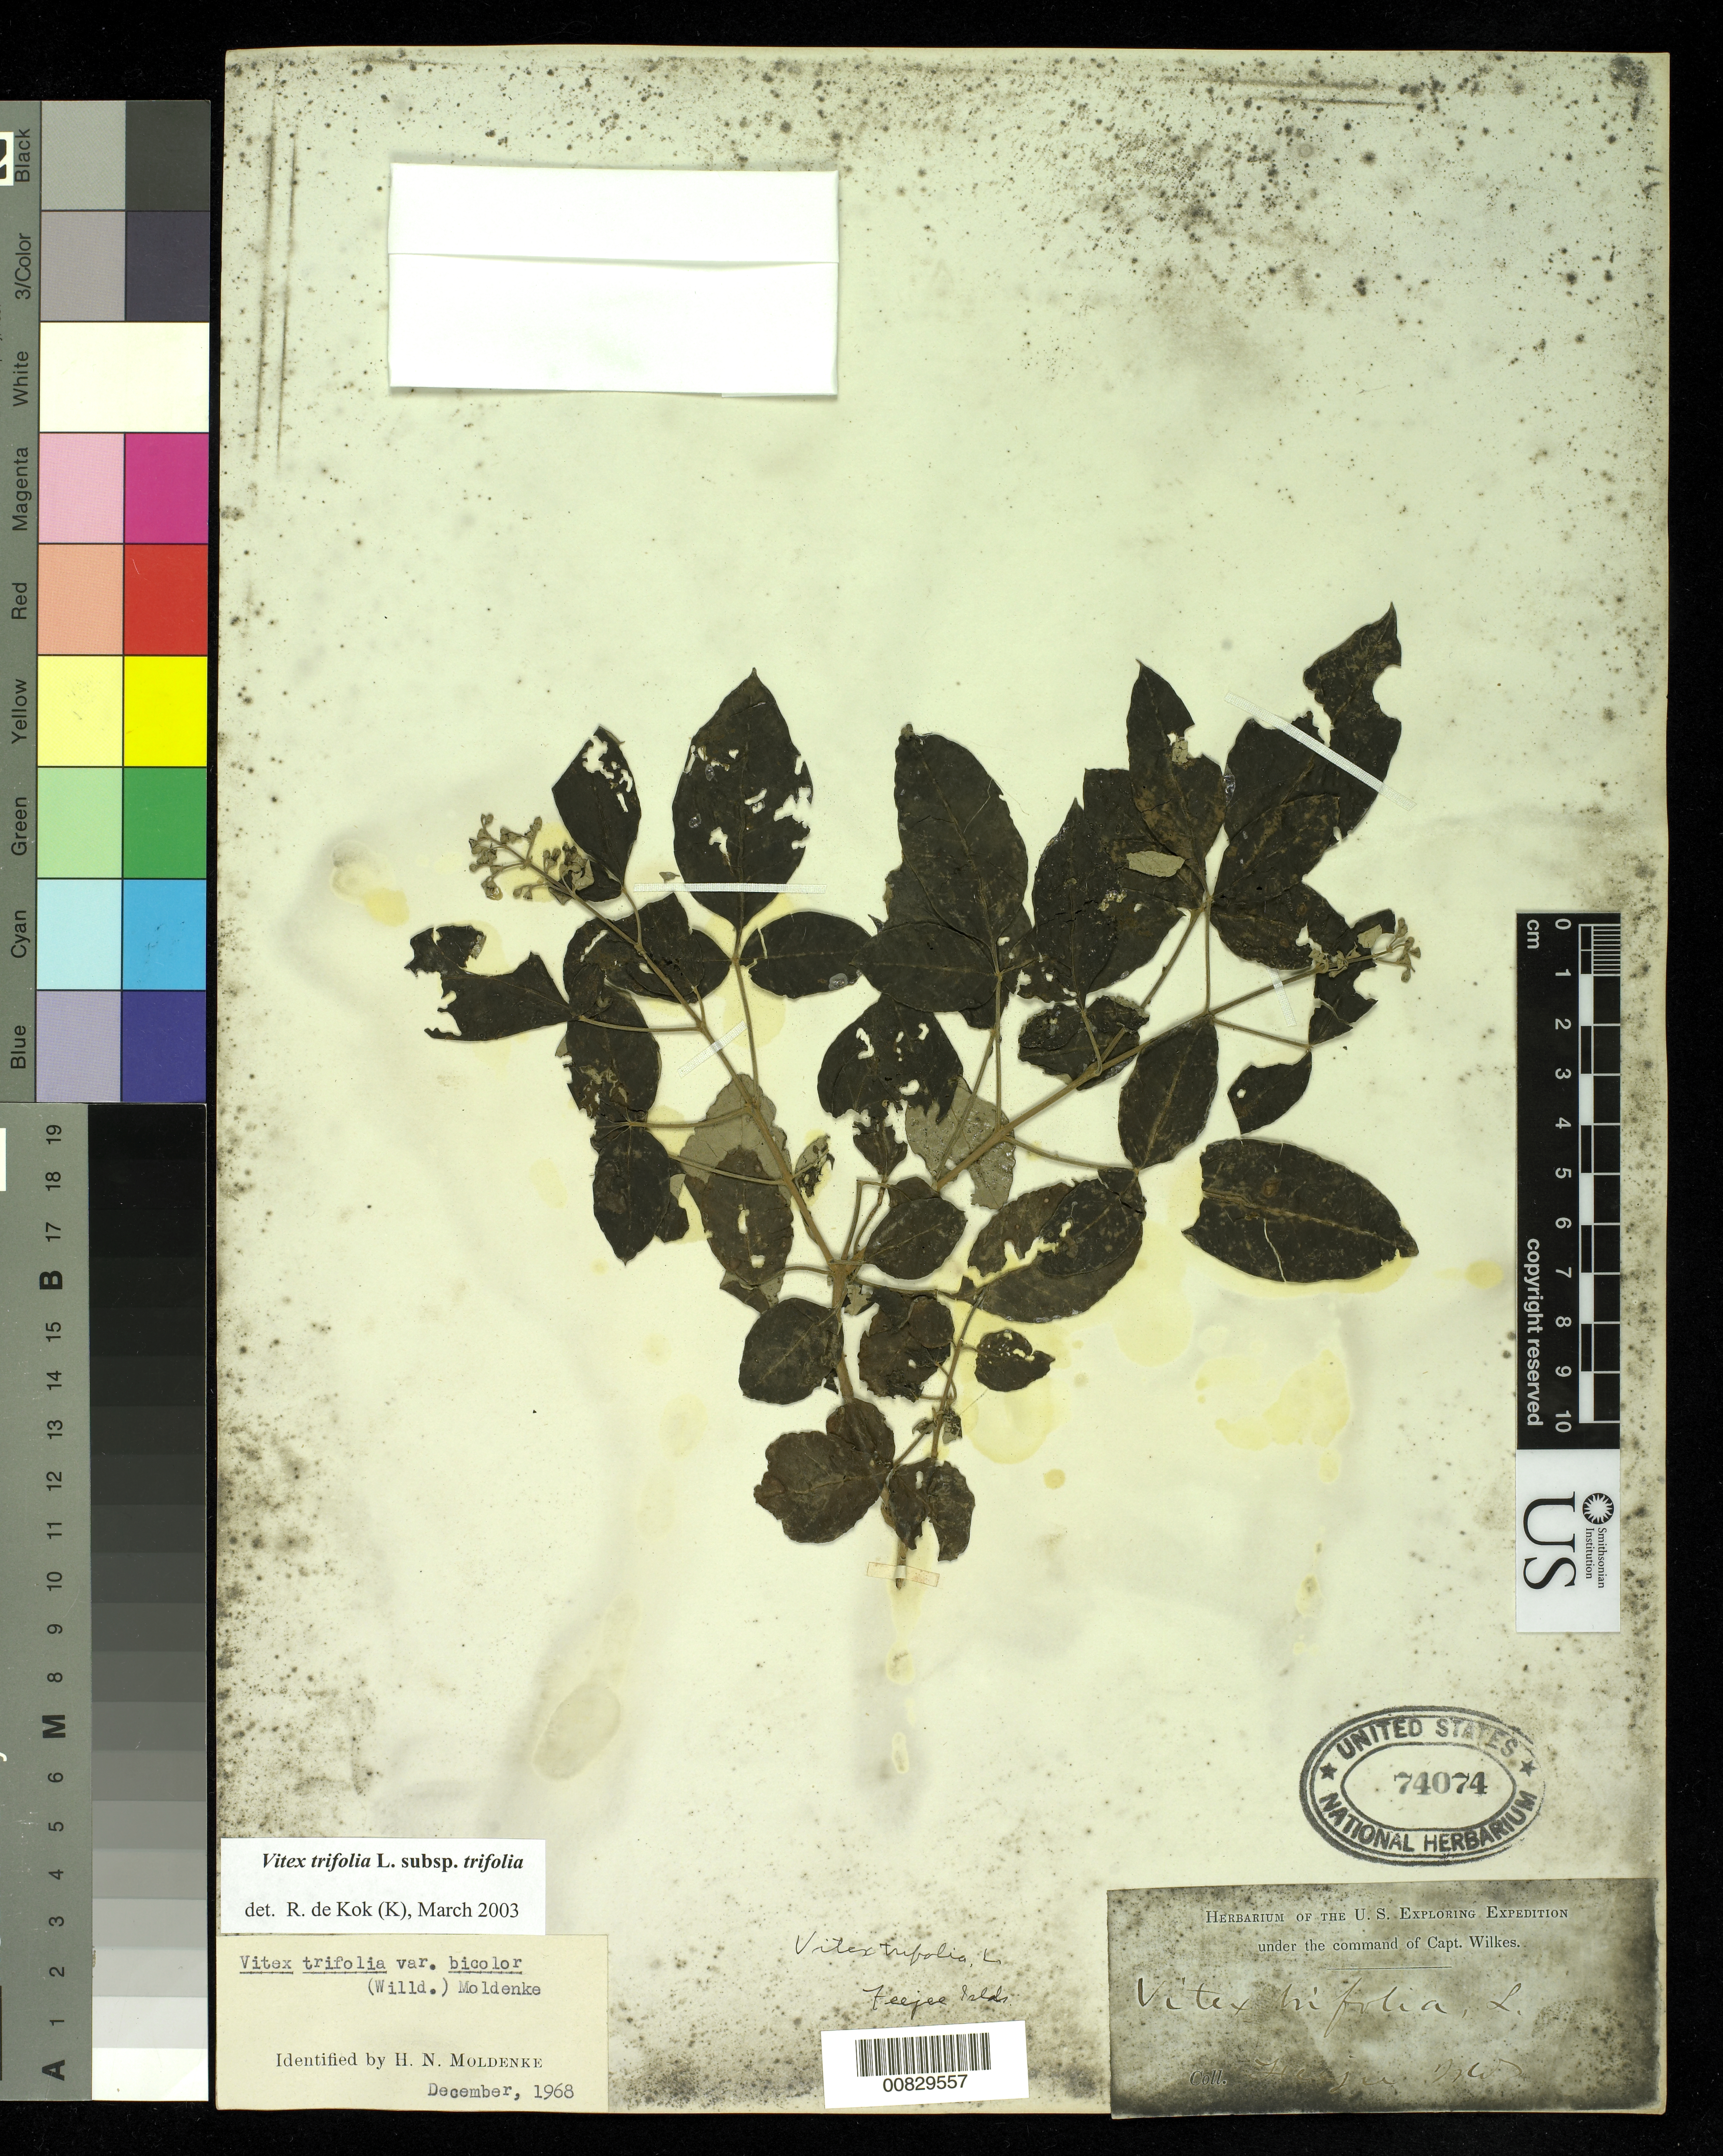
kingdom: Plantae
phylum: Tracheophyta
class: Magnoliopsida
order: Lamiales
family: Lamiaceae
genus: Vitex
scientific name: Vitex trifolia var. trifolia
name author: L.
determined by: Kok, R. de, (K)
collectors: Wilkes Explor. Exped.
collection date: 1838/1842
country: Fiji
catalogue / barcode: US 74074